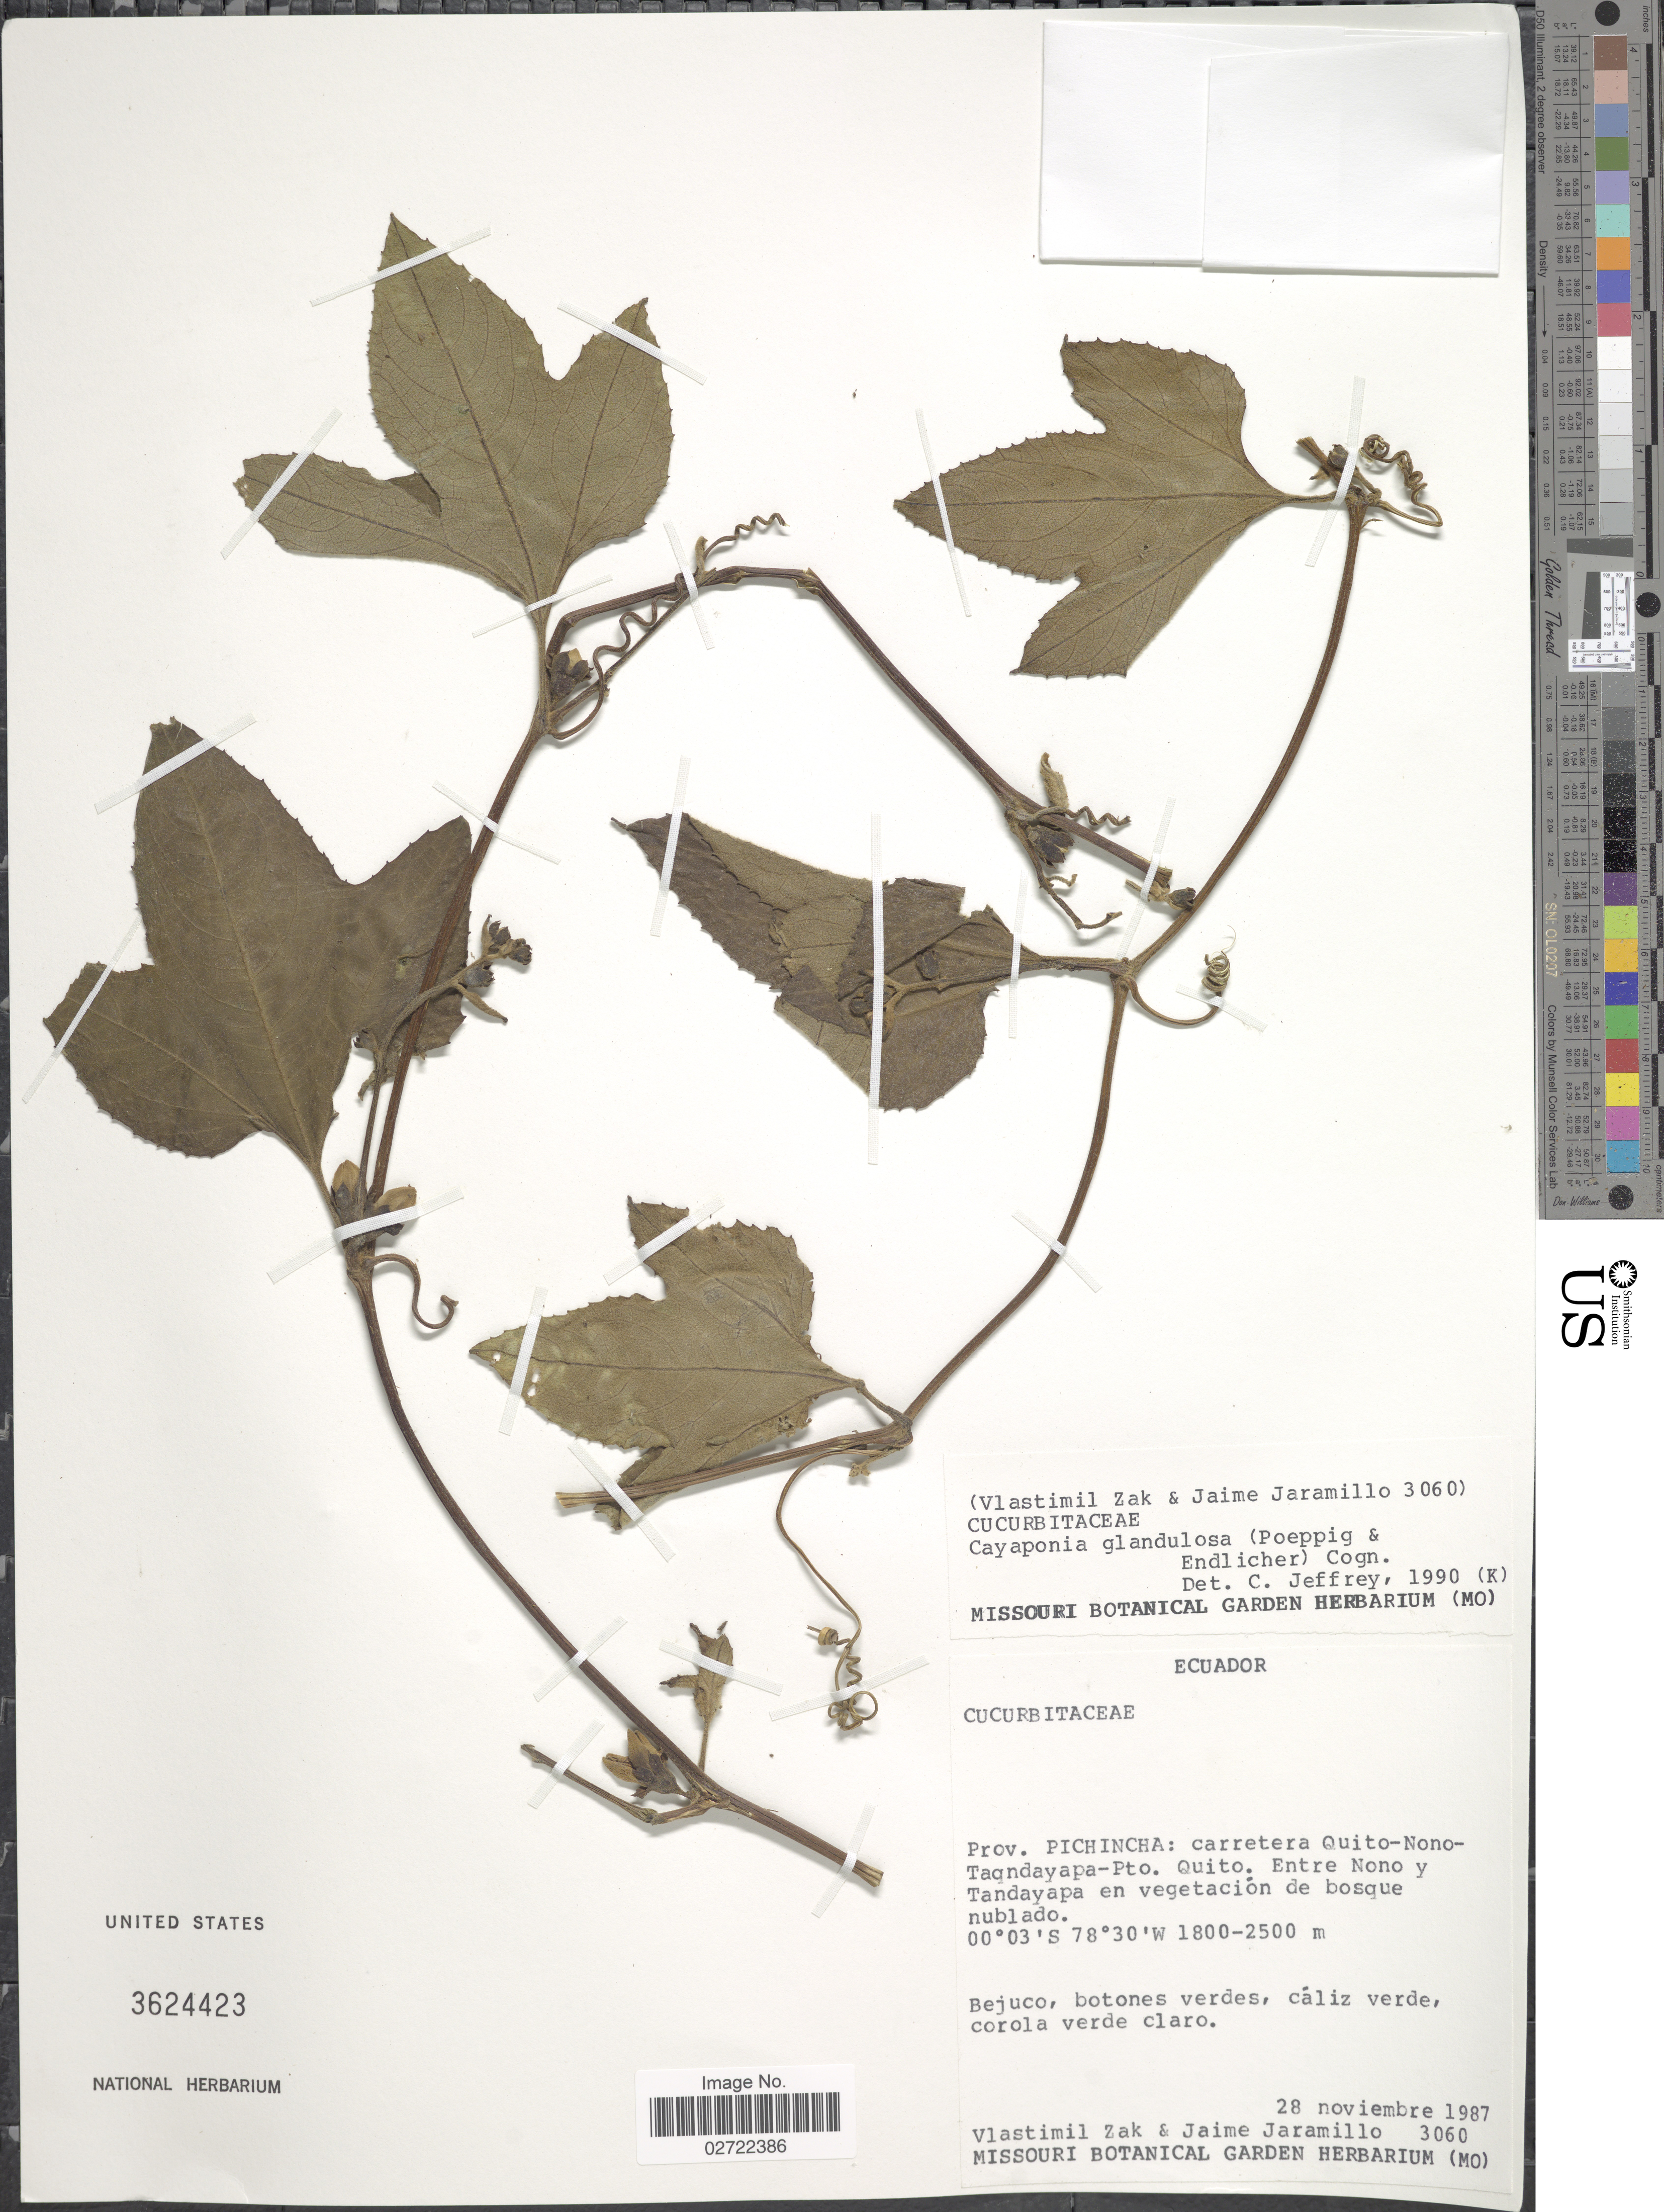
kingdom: Plantae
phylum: Tracheophyta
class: Magnoliopsida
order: Cucurbitales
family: Cucurbitaceae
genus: Cayaponia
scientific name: Cayaponia glandulosa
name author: (Poepp. & Endl.) Cogn.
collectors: V. Zak & J. Jaramillo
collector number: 3060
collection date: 1987-11-28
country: Ecuador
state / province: Pichincha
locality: Carretera Quito-Nono-Taqndayapa- Pto. Quito. Entre Nono y Tandayapa en vegetacion de bosque nublado.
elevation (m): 1800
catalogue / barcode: US 3624423